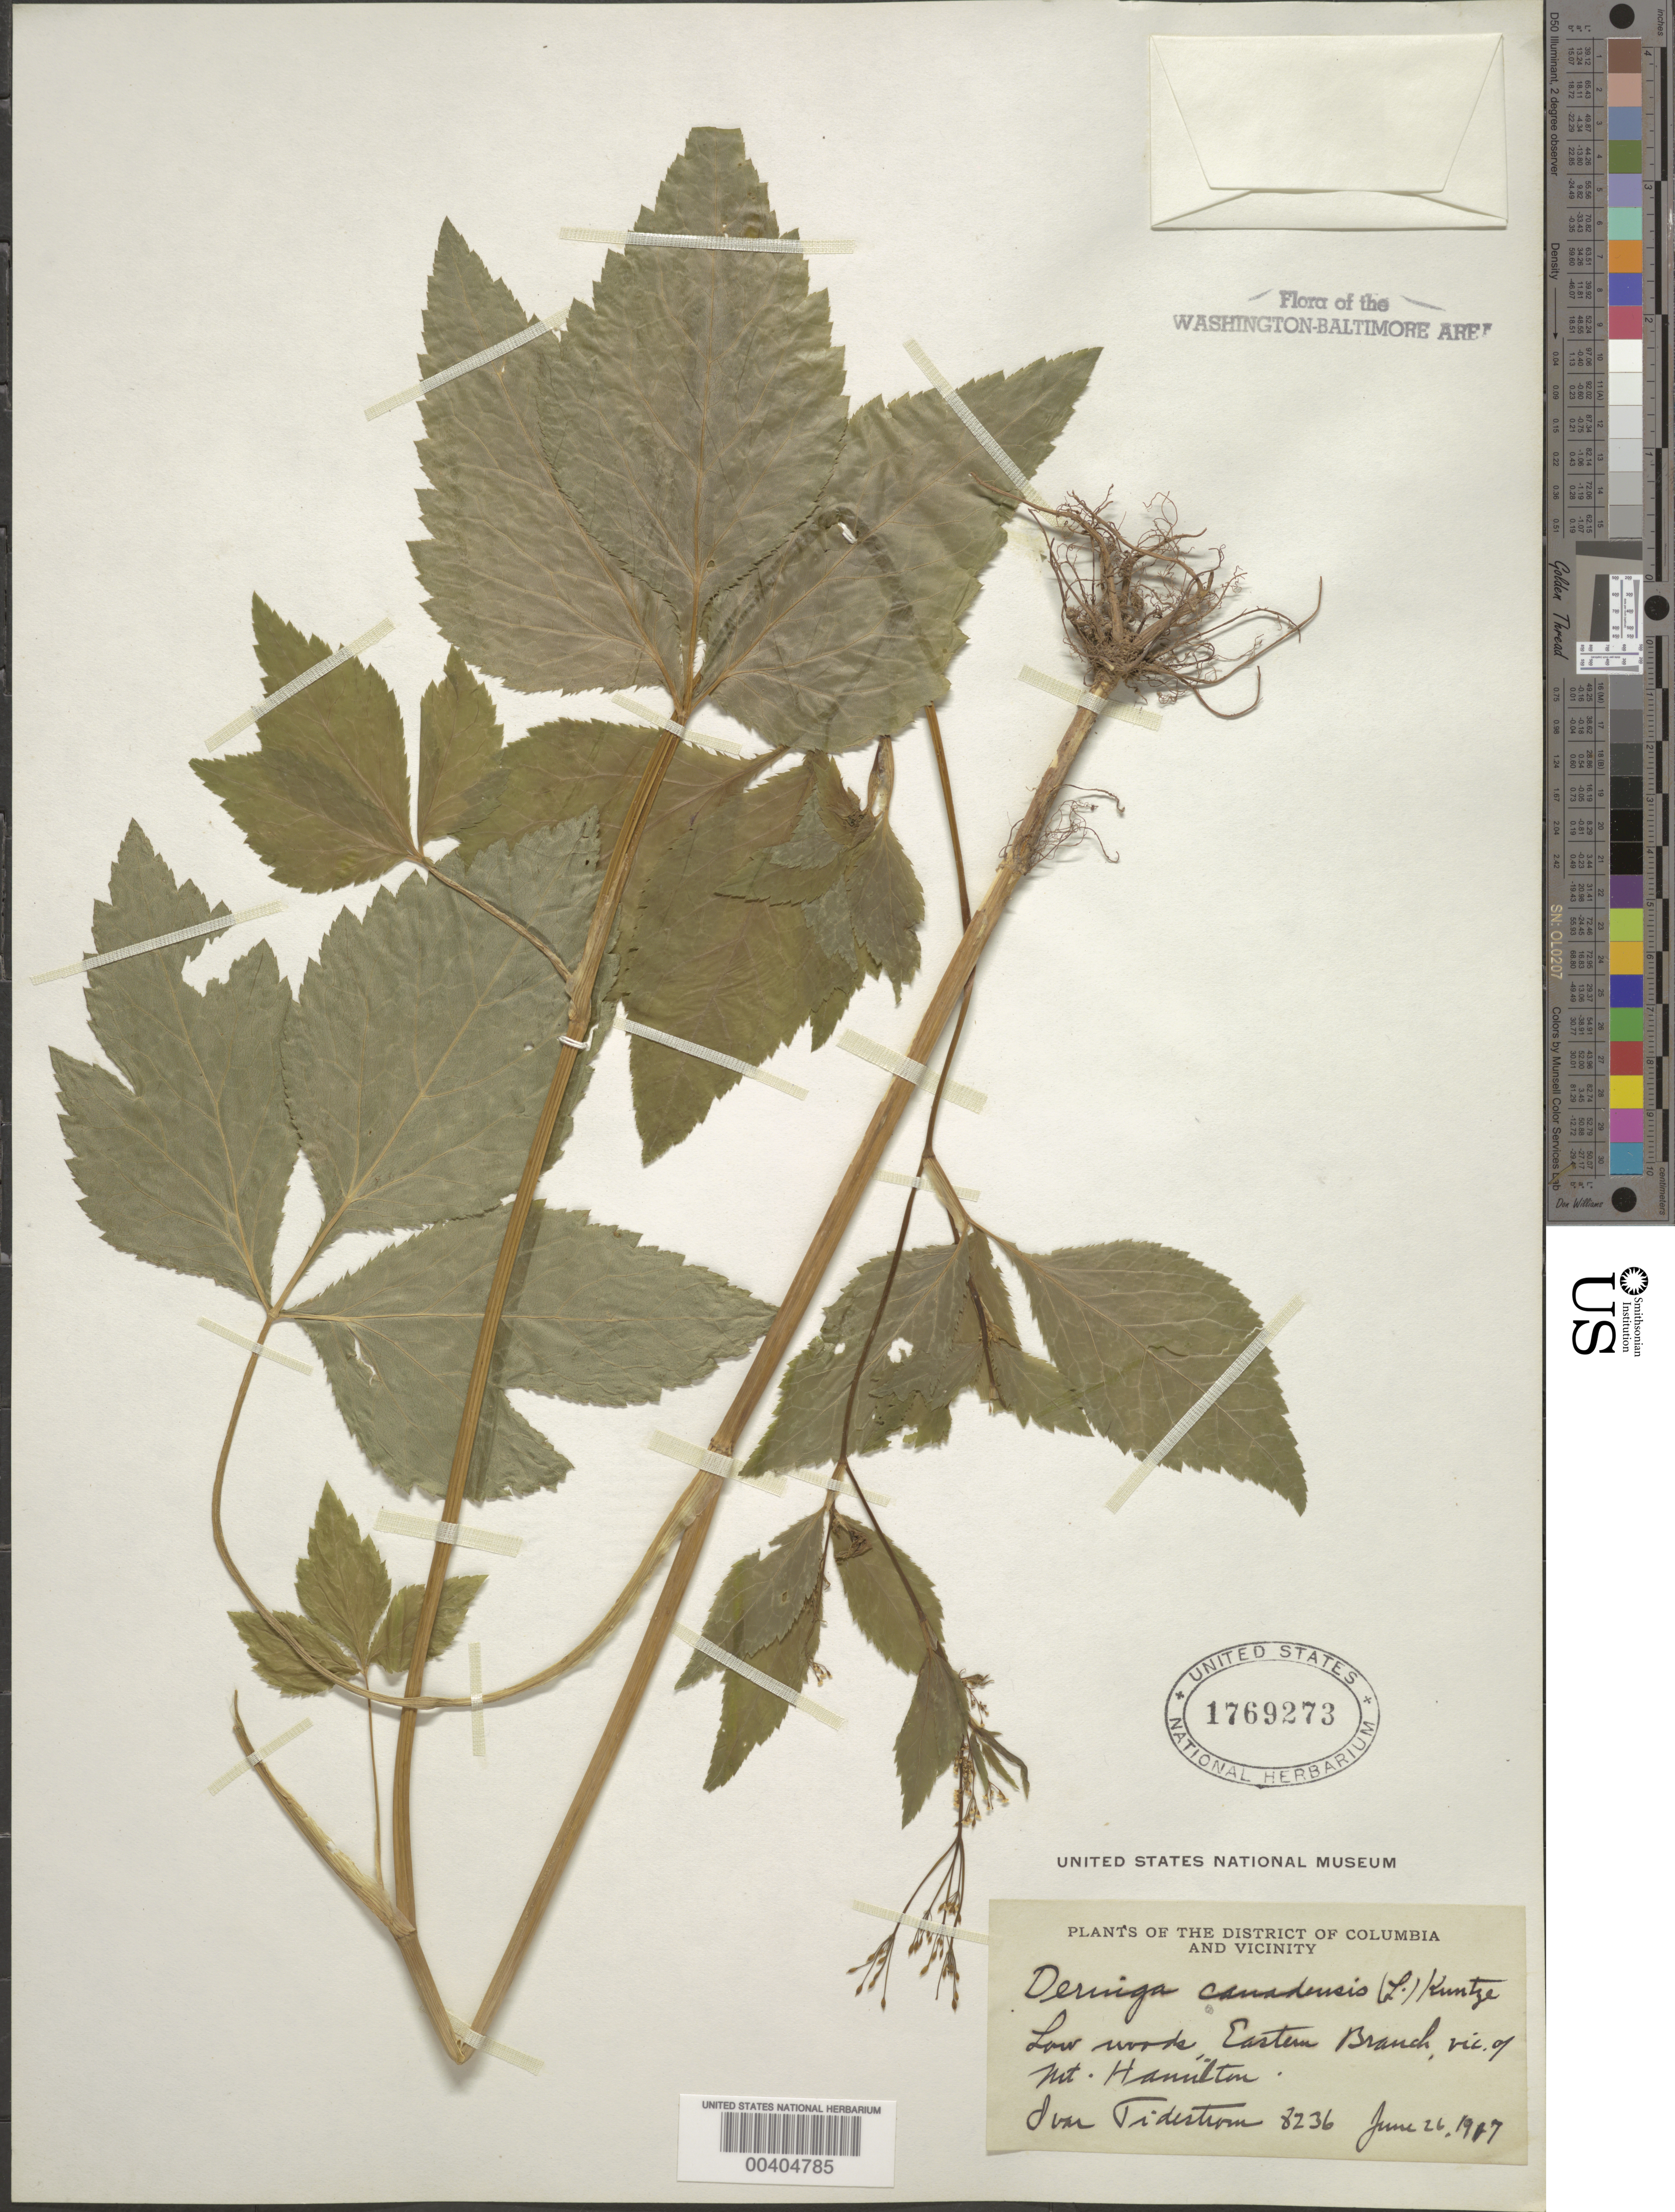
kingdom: Plantae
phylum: Tracheophyta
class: Magnoliopsida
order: Apiales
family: Apiaceae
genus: Cryptotaenia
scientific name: Cryptotaenia canadensis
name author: (L.) DC.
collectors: I. F. Tidestrom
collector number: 8236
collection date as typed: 26 Jun 1917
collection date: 1917-06-26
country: United States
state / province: District of Columbia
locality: Eastern Branch, Mount Hamilton vicinity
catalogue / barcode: US 1769273